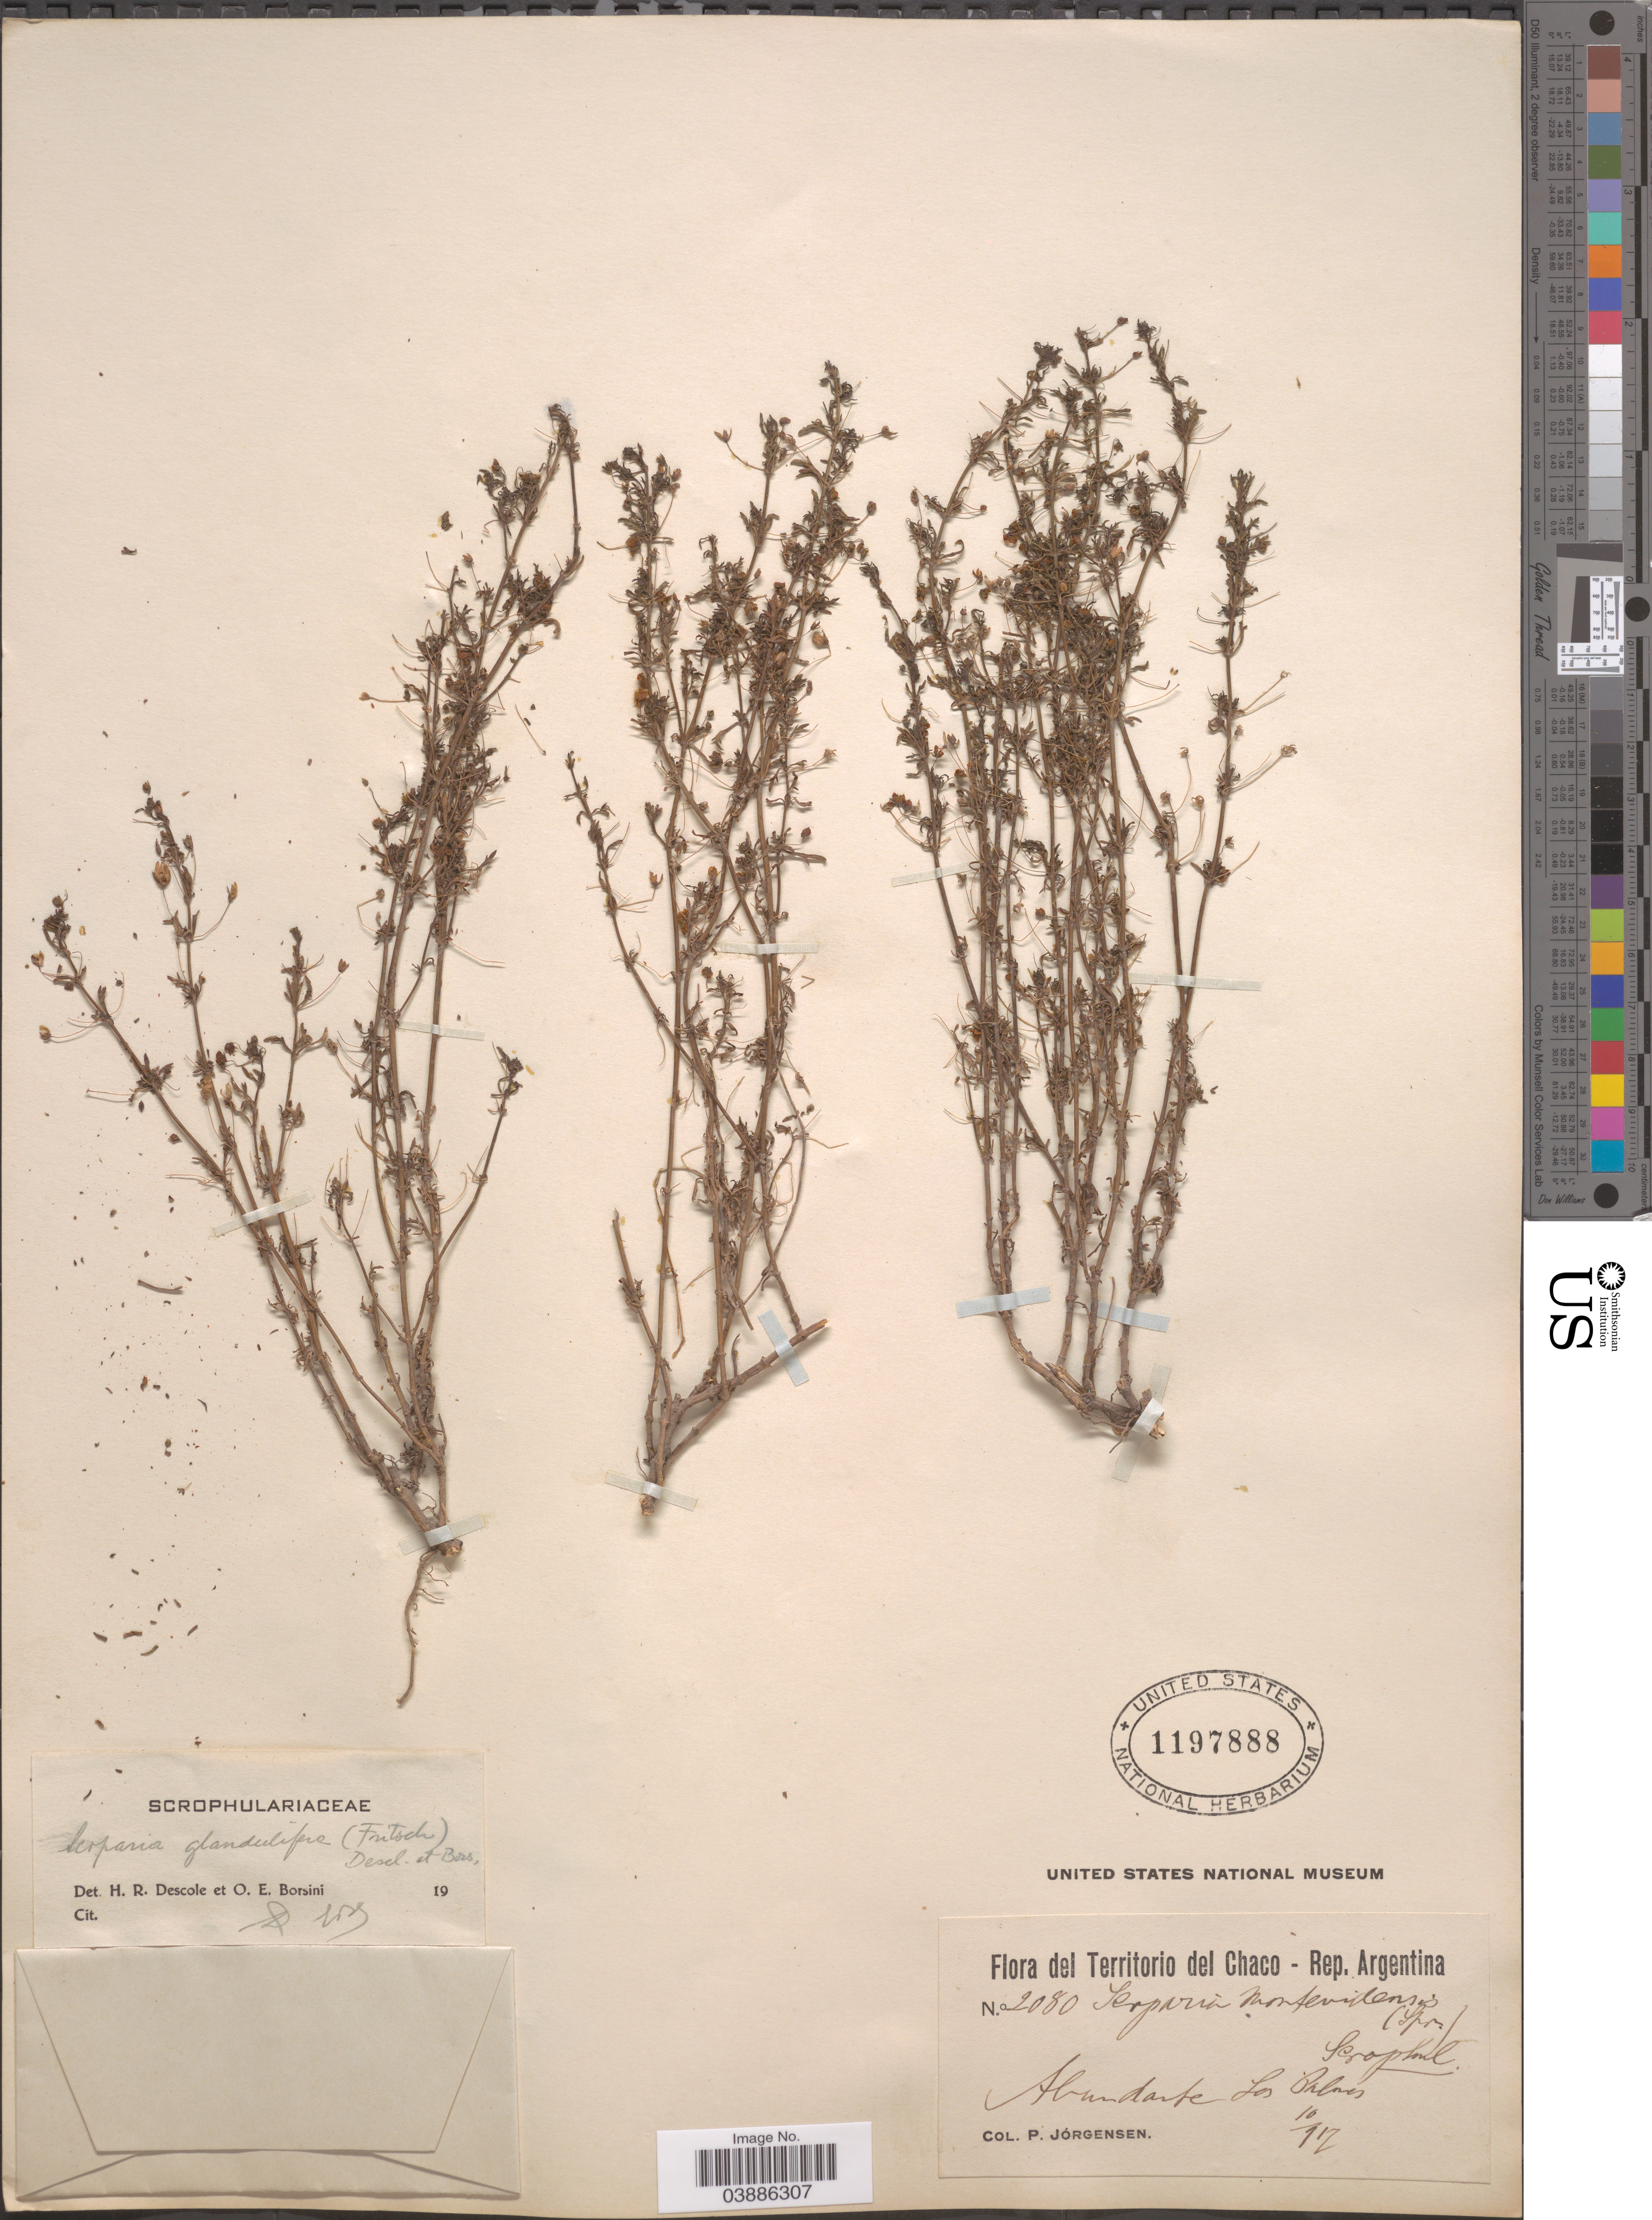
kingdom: Plantae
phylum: Tracheophyta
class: Magnoliopsida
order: Lamiales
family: Plantaginaceae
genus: Scoparia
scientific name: Scoparia glandulifera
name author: (Fritsch) Descole & Borsini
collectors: P. Jörgensen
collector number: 2080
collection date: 1917-10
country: Argentina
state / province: Chaco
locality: Territorio del Chaco. Las Palmas.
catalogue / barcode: US 1197888